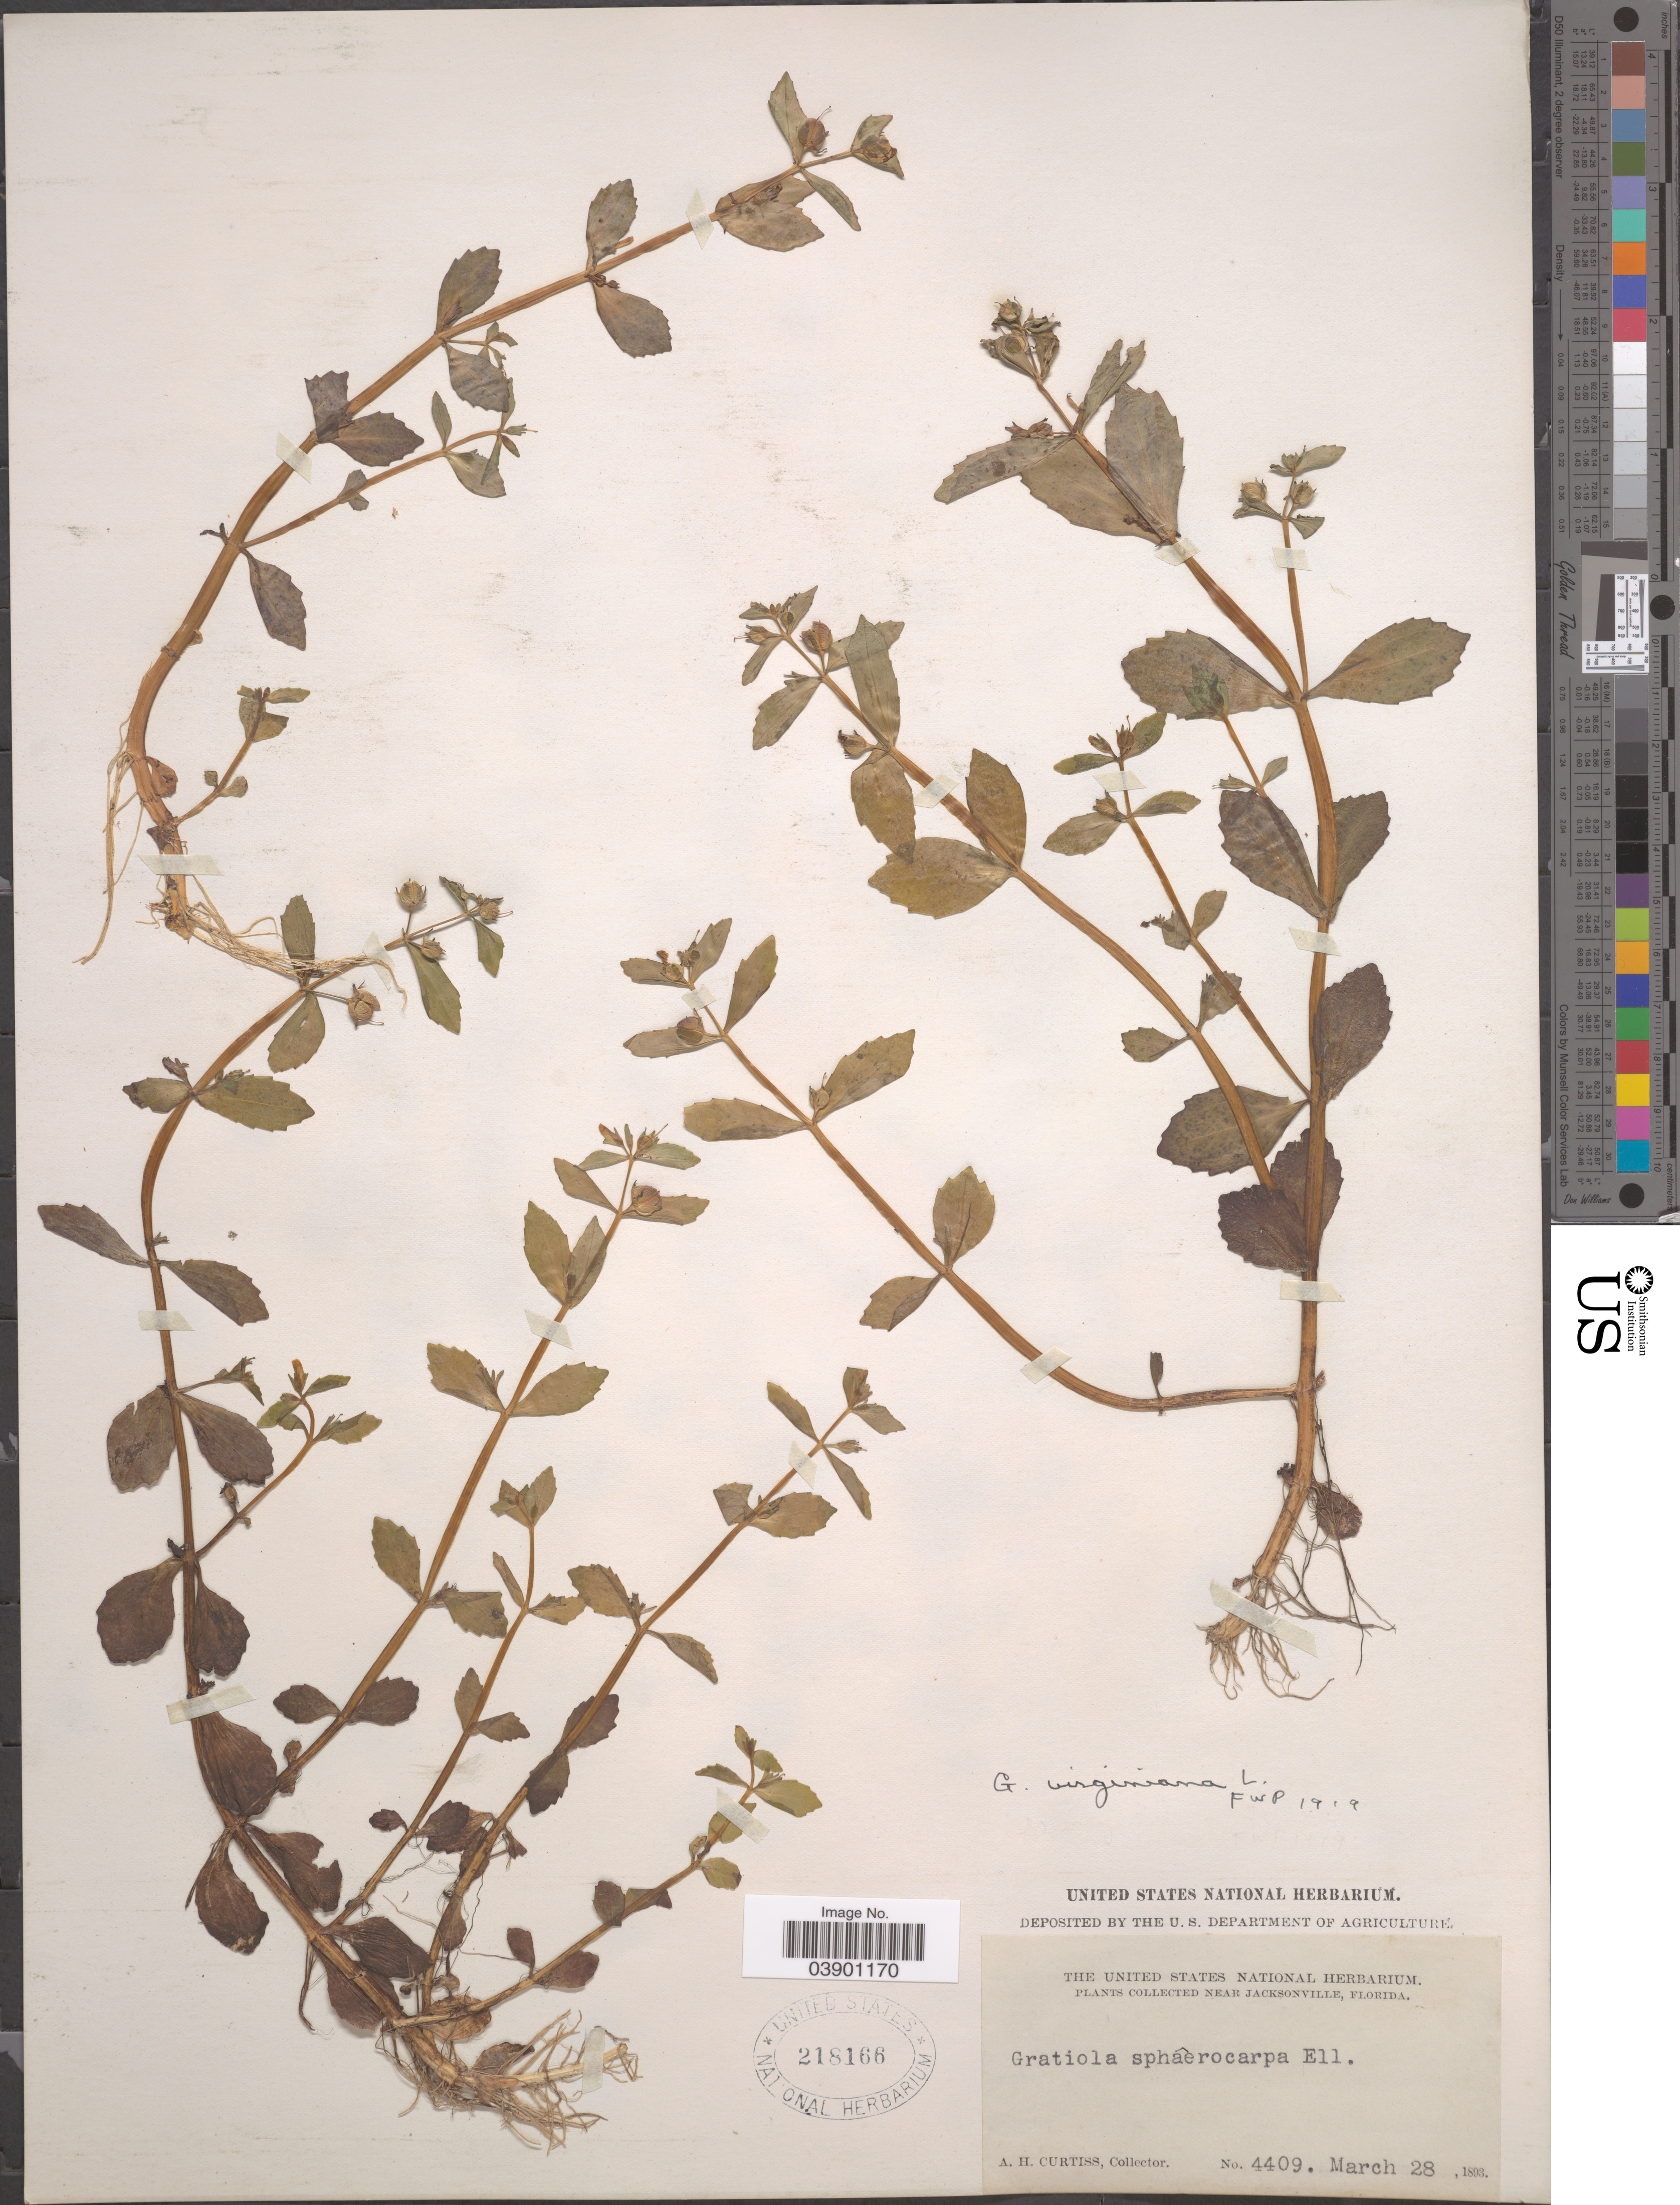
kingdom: Plantae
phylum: Tracheophyta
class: Magnoliopsida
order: Lamiales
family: Plantaginaceae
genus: Gratiola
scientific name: Gratiola virginiana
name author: L.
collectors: A. H. Curtiss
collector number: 4409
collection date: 1893-03-28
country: United States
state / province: Florida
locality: Near Jacksonville.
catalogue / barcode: US 218166